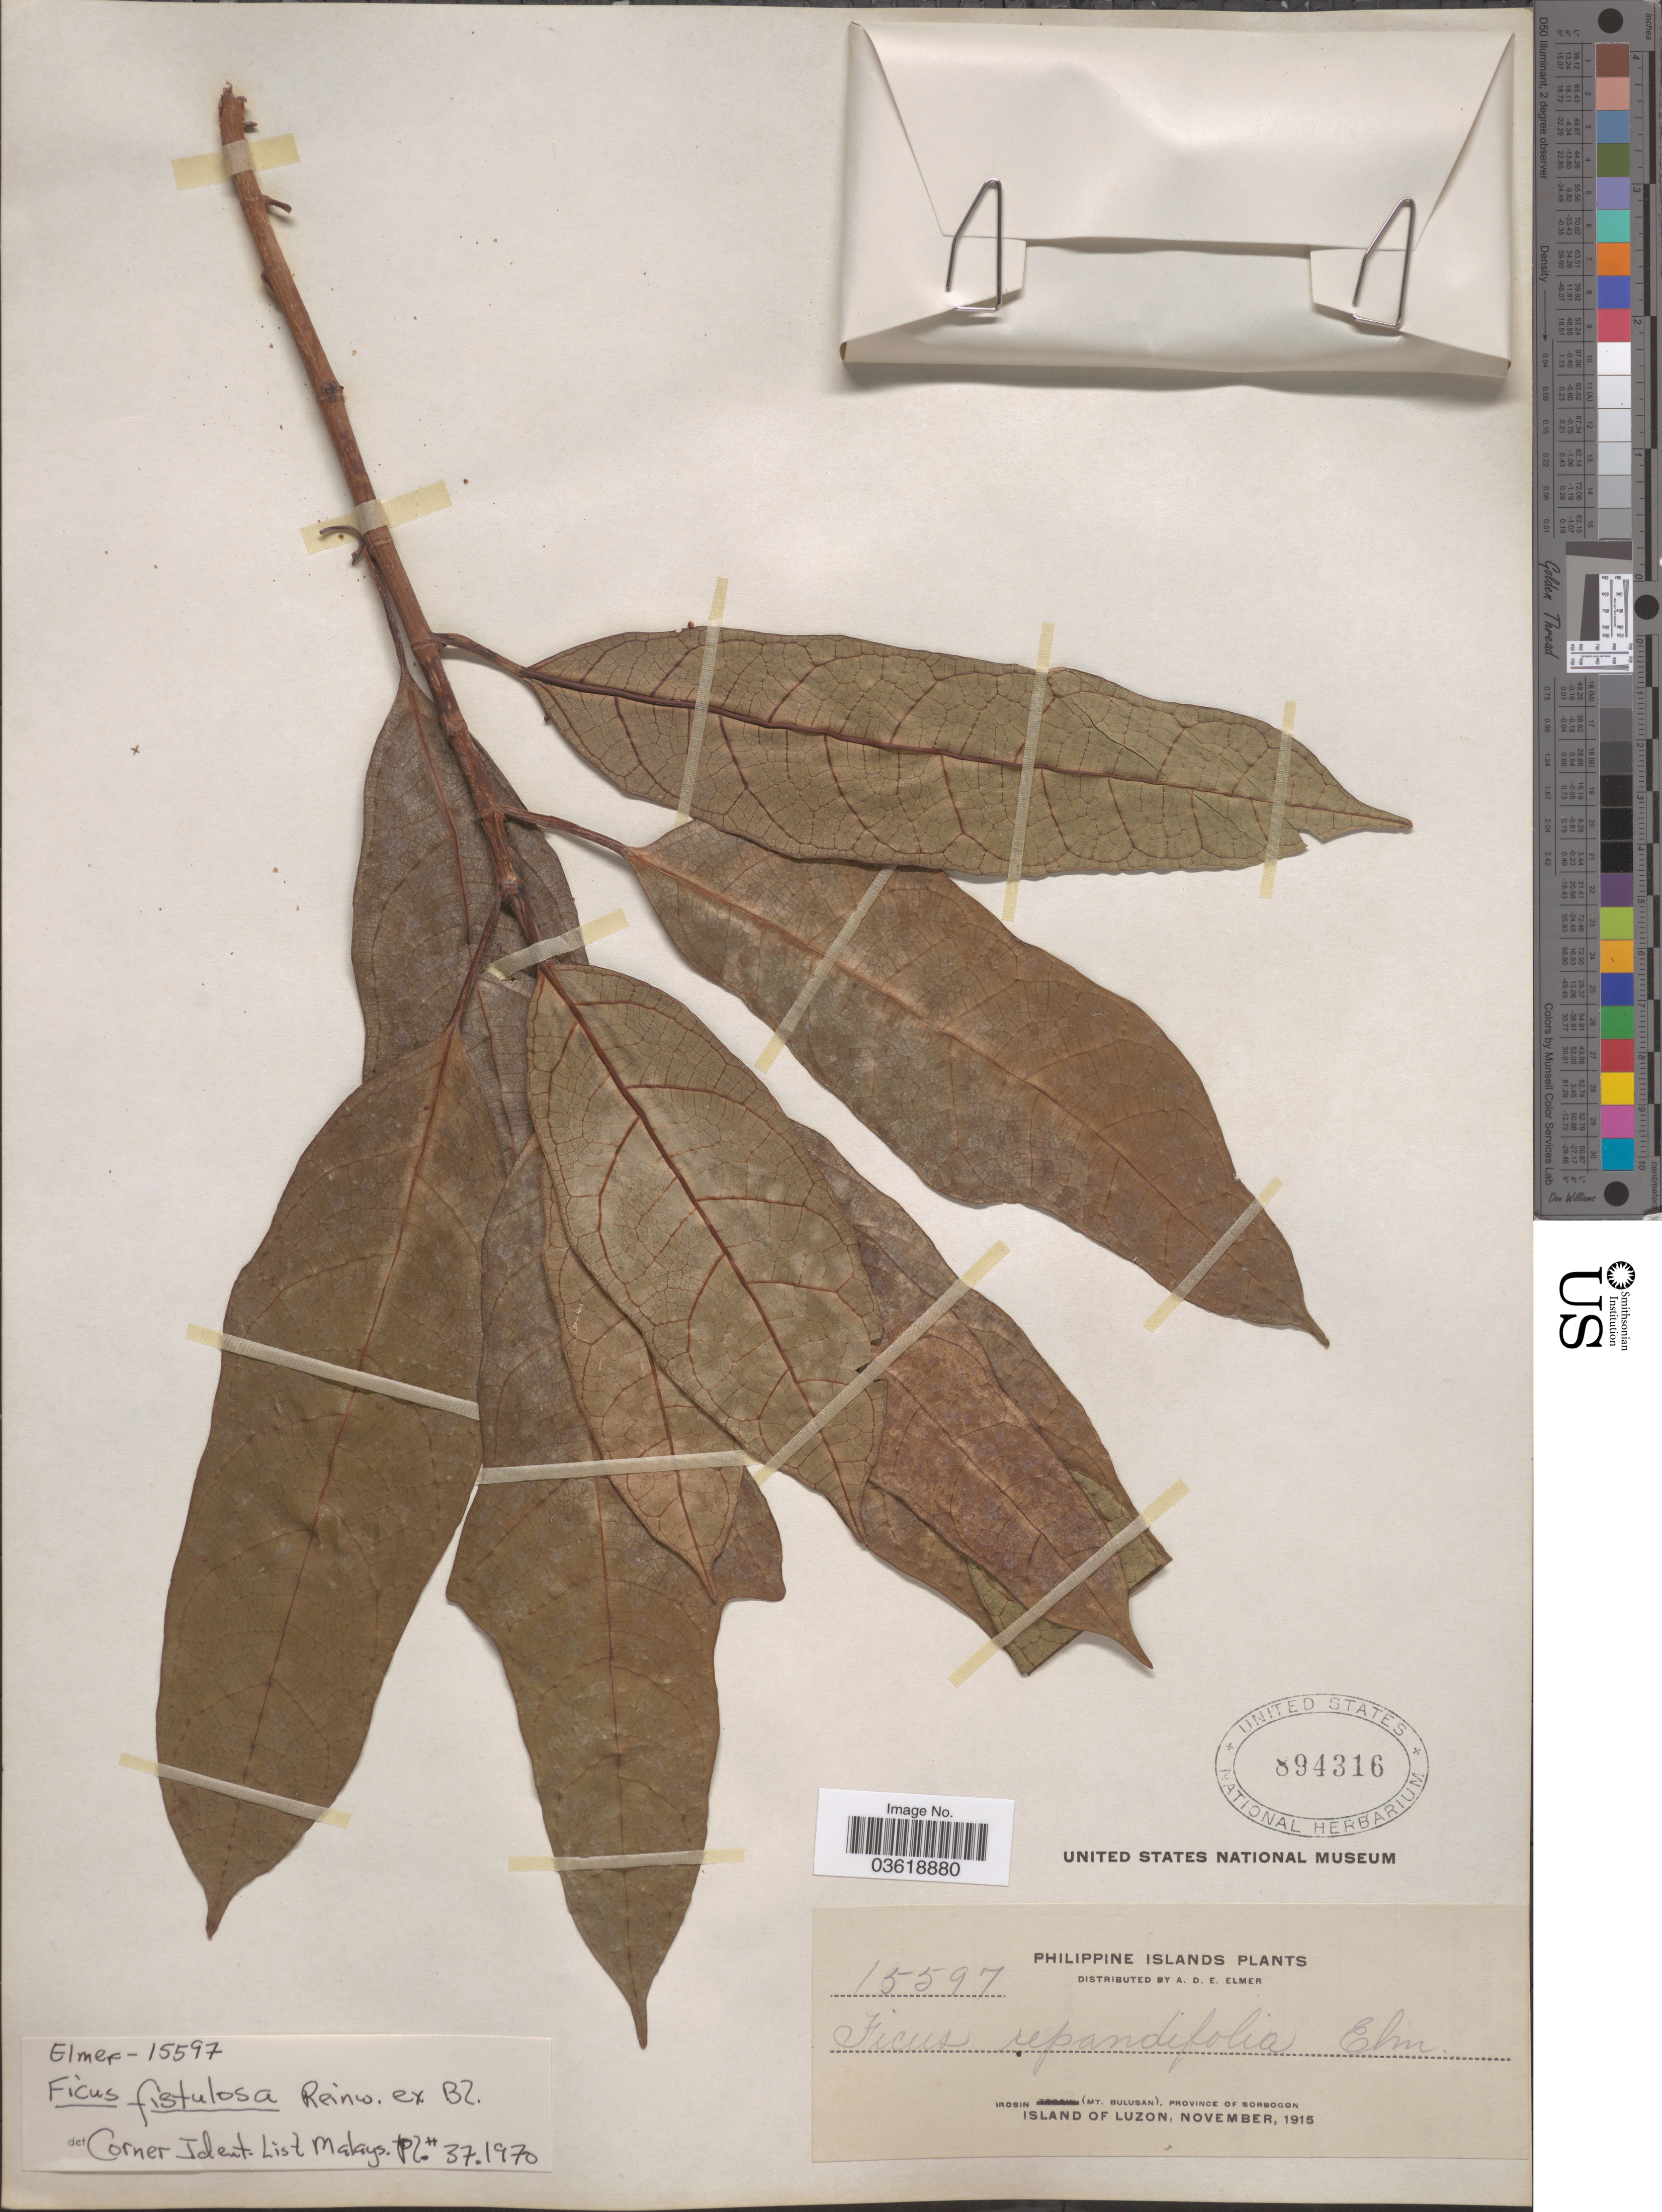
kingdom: Plantae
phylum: Tracheophyta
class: Magnoliopsida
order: Rosales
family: Moraceae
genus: Ficus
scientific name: Ficus fistulosa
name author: Reinw. ex Blume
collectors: A. D. E. Elmer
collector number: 15597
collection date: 1915-11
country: Philippines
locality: Irosin (Mt. Bulusan), Province of Sorsogon. Island of Luzon.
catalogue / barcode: US 894316